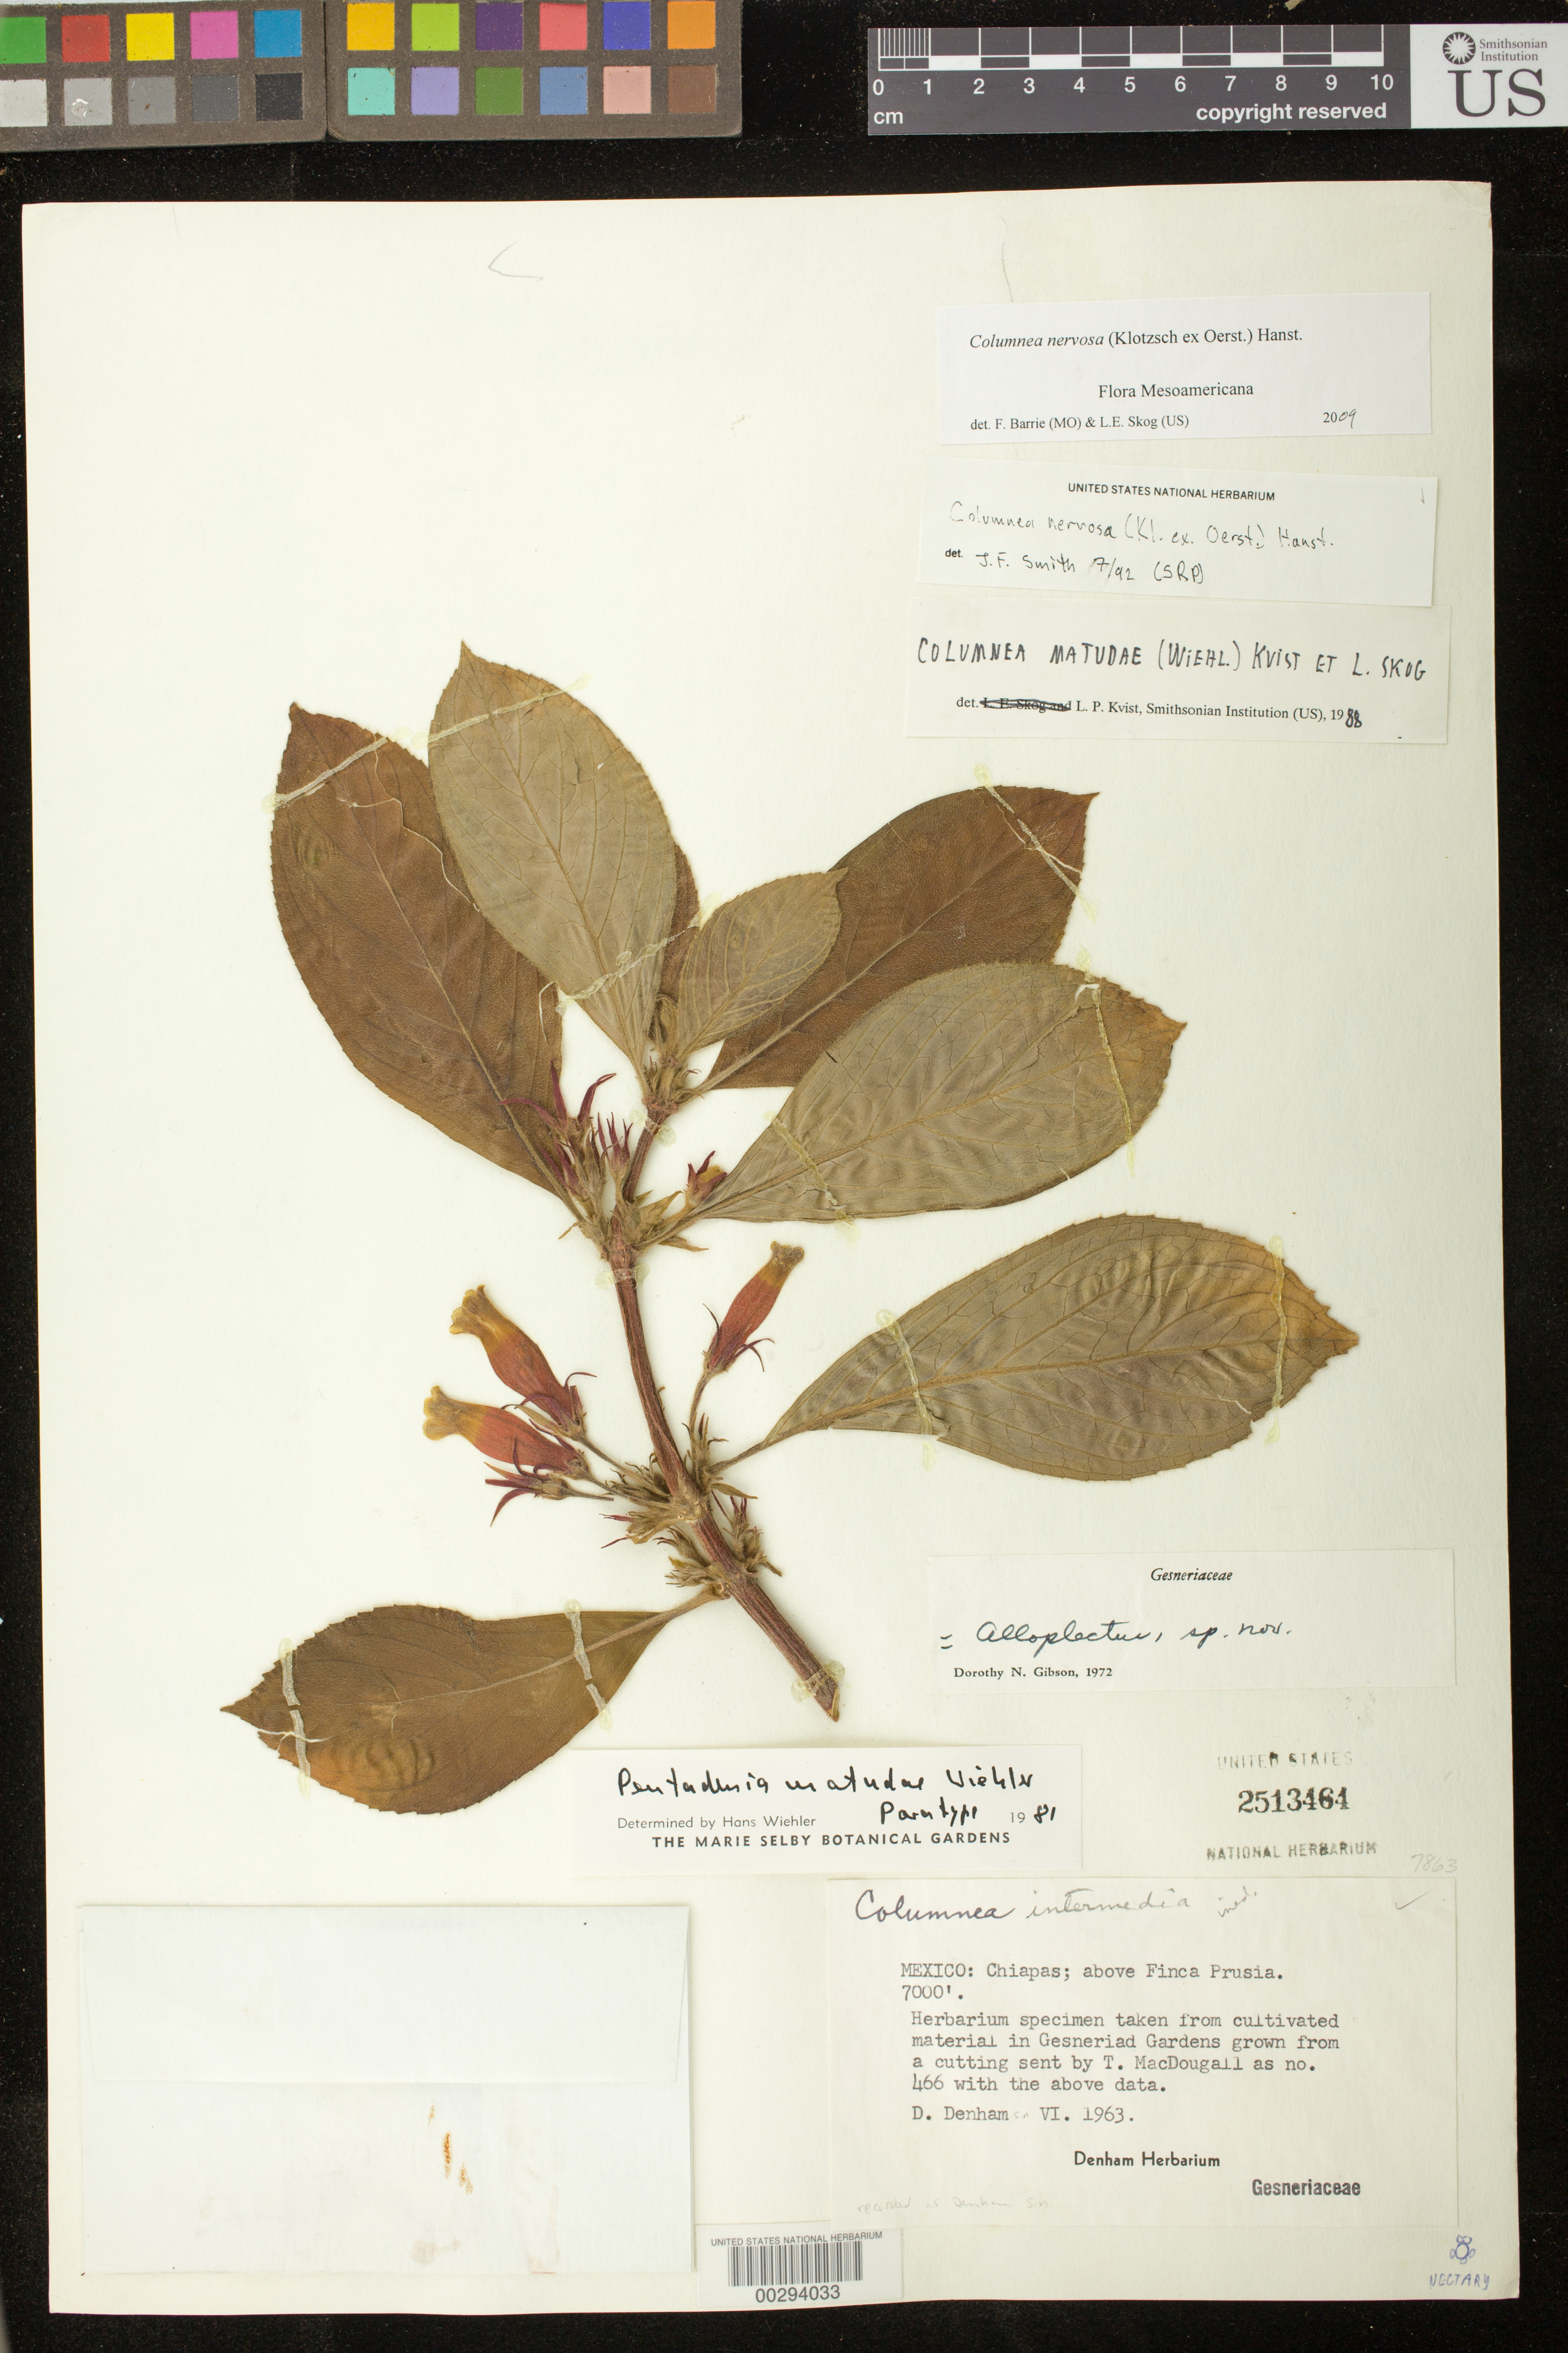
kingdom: Plantae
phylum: Tracheophyta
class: Magnoliopsida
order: Lamiales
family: Gesneriaceae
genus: Columnea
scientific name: Columnea nervosa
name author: (Klotzsch ex Oerst.) Hanst.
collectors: D. L. Denham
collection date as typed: Jun 1963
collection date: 1963-06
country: Mexico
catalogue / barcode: US 2513464